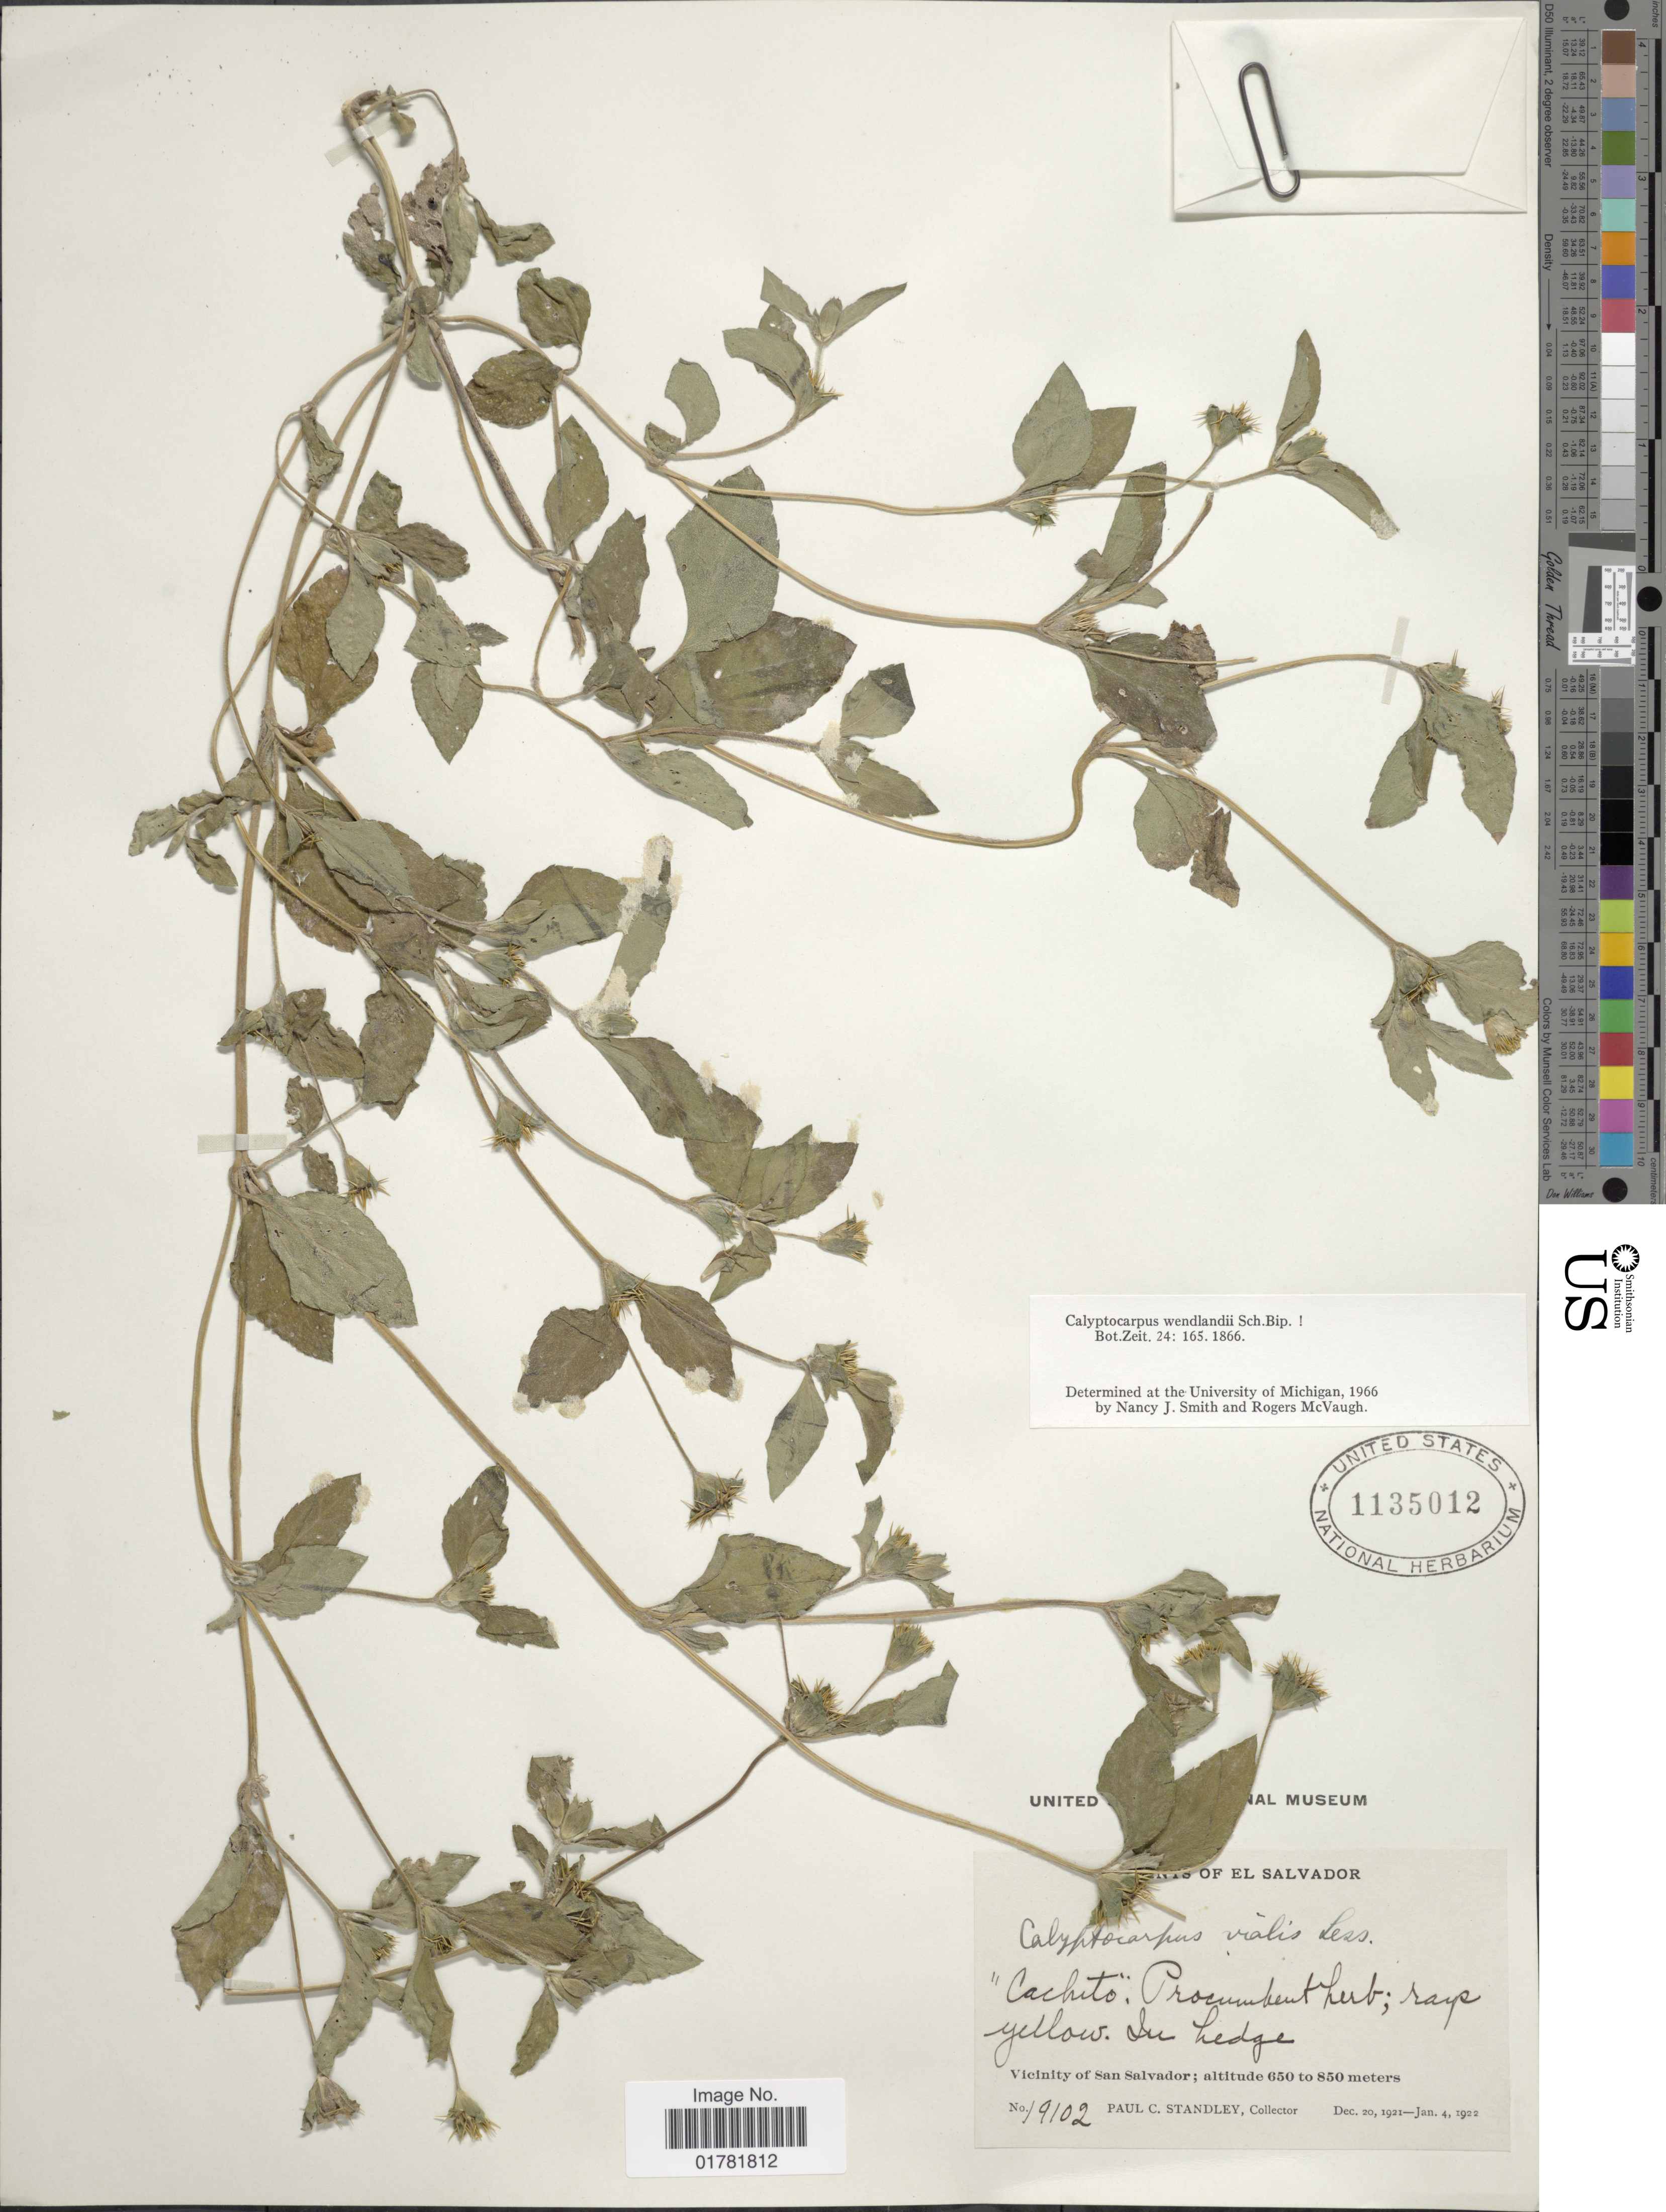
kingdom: Plantae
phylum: Tracheophyta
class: Magnoliopsida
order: Asterales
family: Asteraceae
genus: Calyptocarpus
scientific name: Calyptocarpus wendlandii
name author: Sch. Bip.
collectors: P. C. Standley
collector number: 19102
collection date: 1921-12-20/1922-01-04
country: El Salvador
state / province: San Salvador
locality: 'Cachito', Vicinity of San Salvador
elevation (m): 650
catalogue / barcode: US 1135012